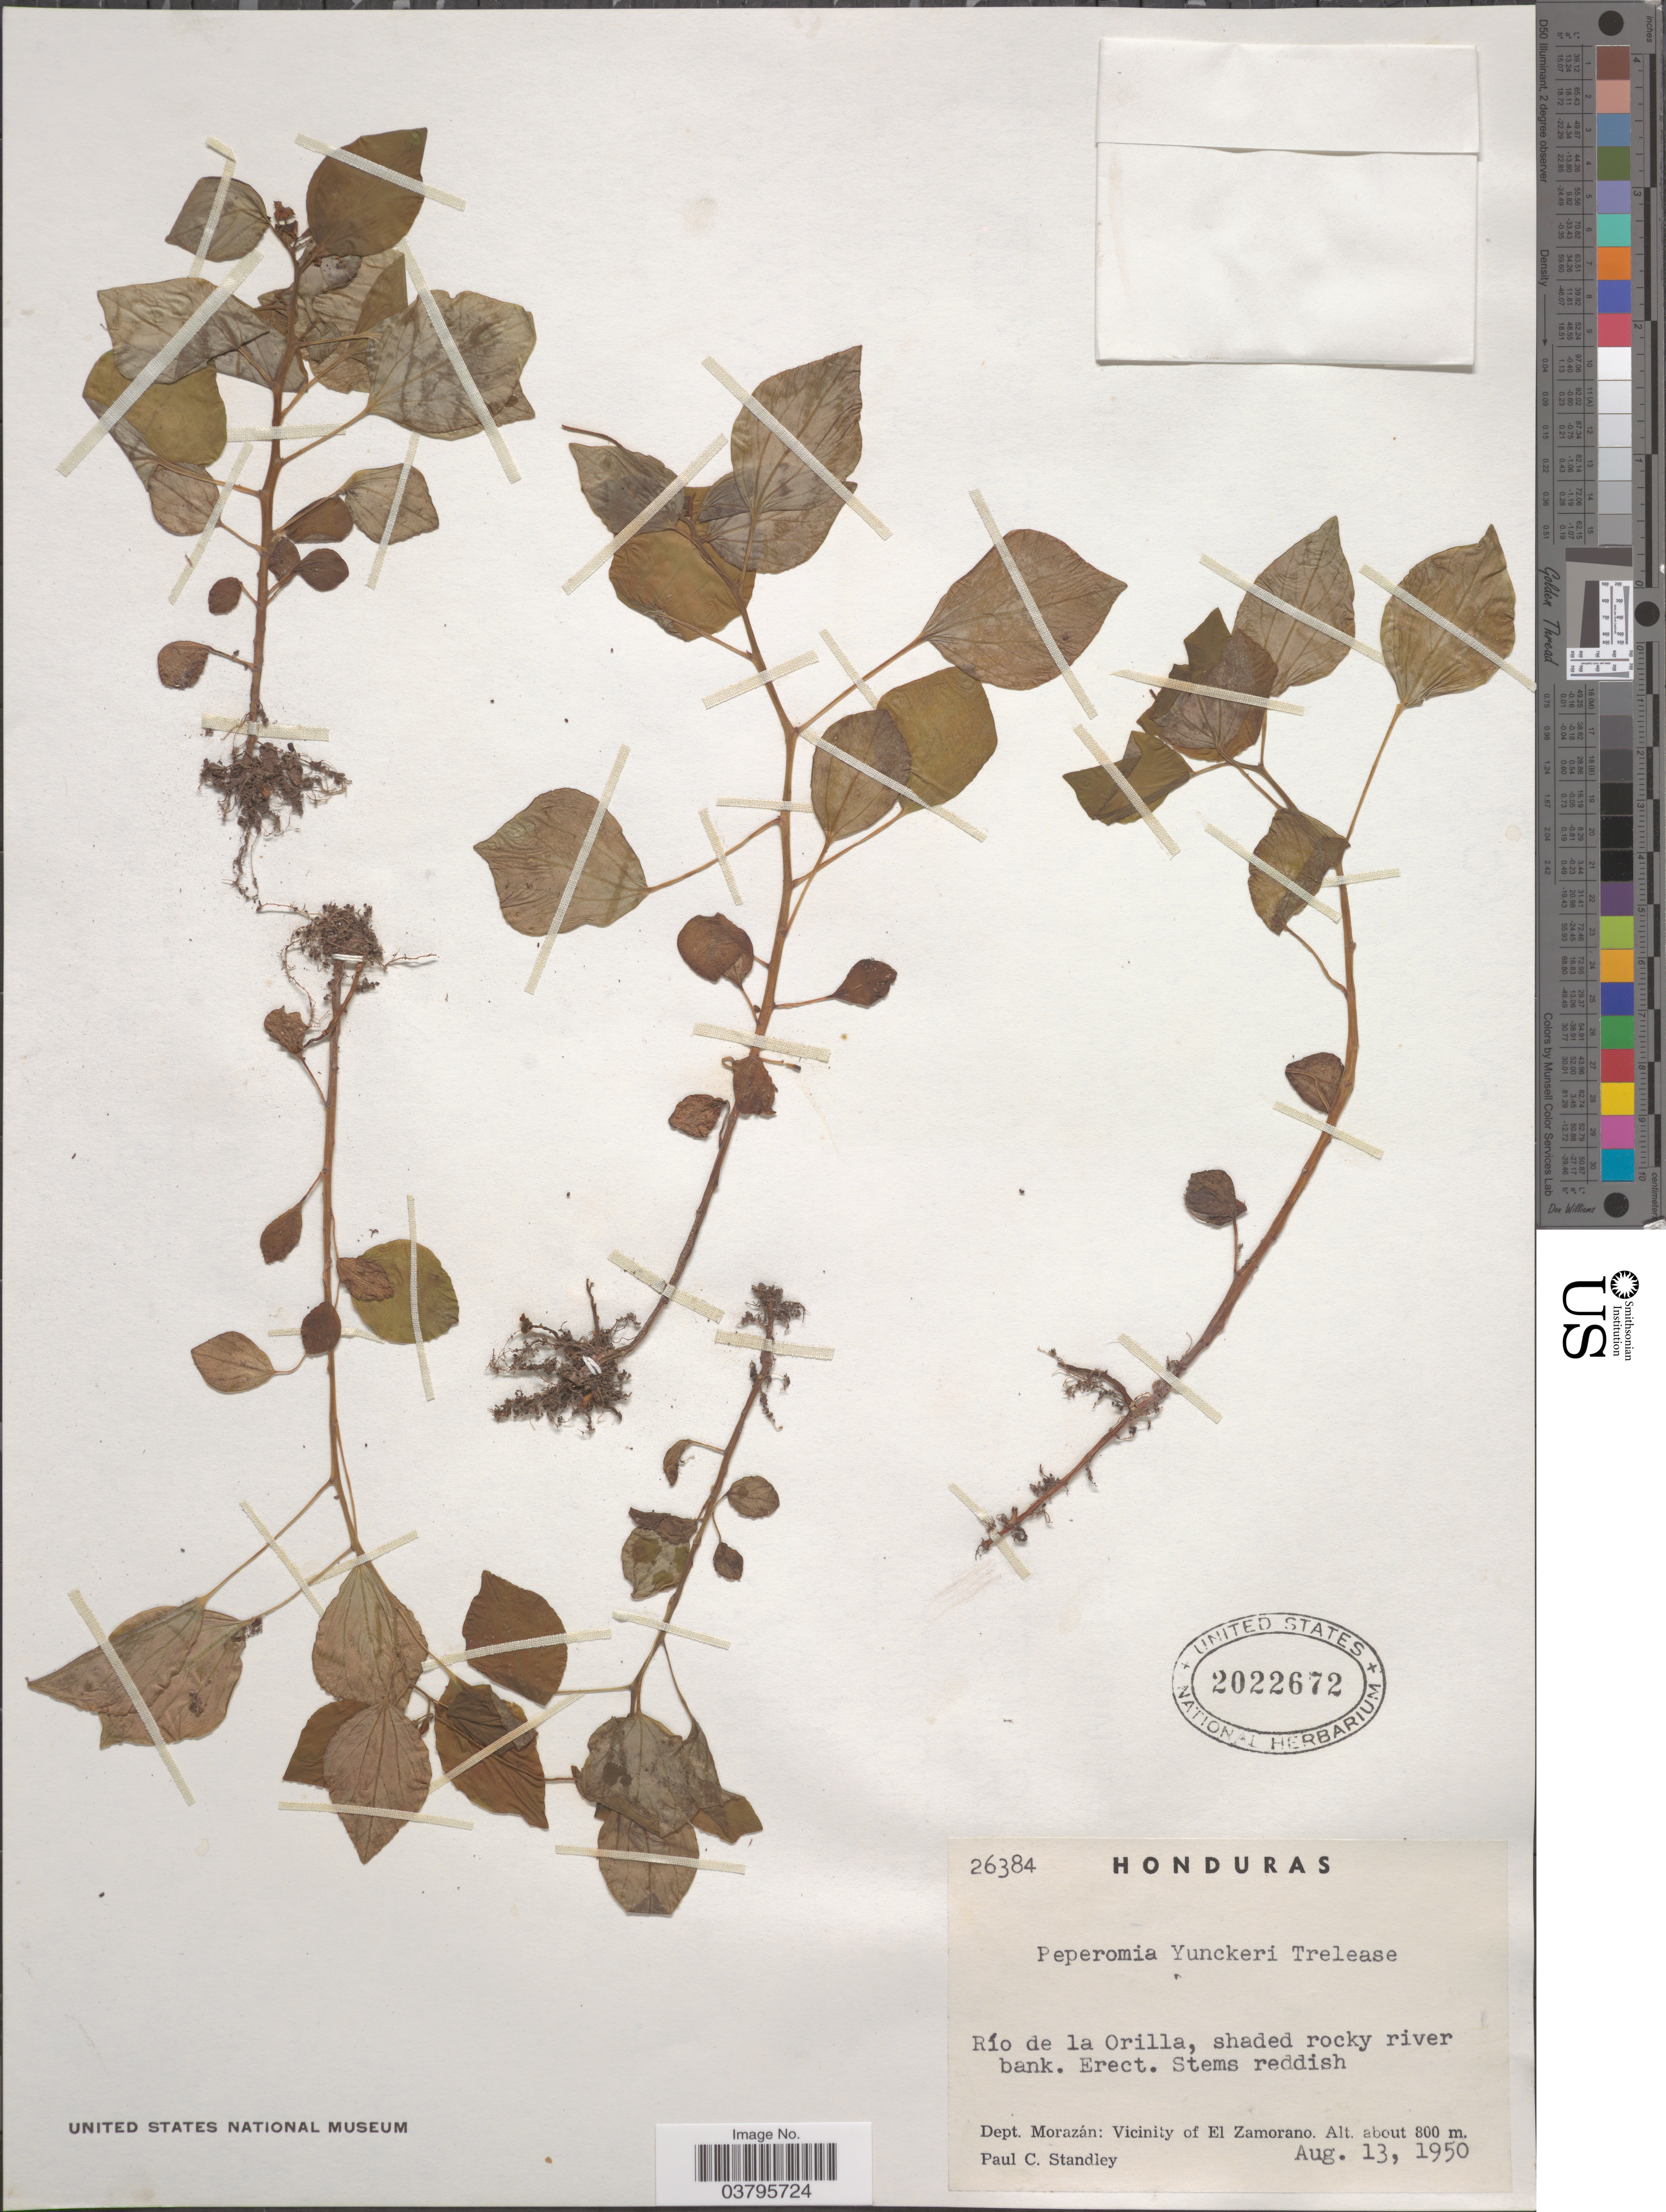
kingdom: Plantae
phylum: Tracheophyta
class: Magnoliopsida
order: Piperales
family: Piperaceae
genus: Peperomia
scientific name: Peperomia sancarlosiana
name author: C. DC.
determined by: Jiménez, José Estaban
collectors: P. C. Standley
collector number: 26384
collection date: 1950-08-13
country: Honduras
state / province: Fco. Morazán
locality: Río de la Orilla. Dept. Morazán: Vicinity of El Zamorano.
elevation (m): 800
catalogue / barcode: US 2022672